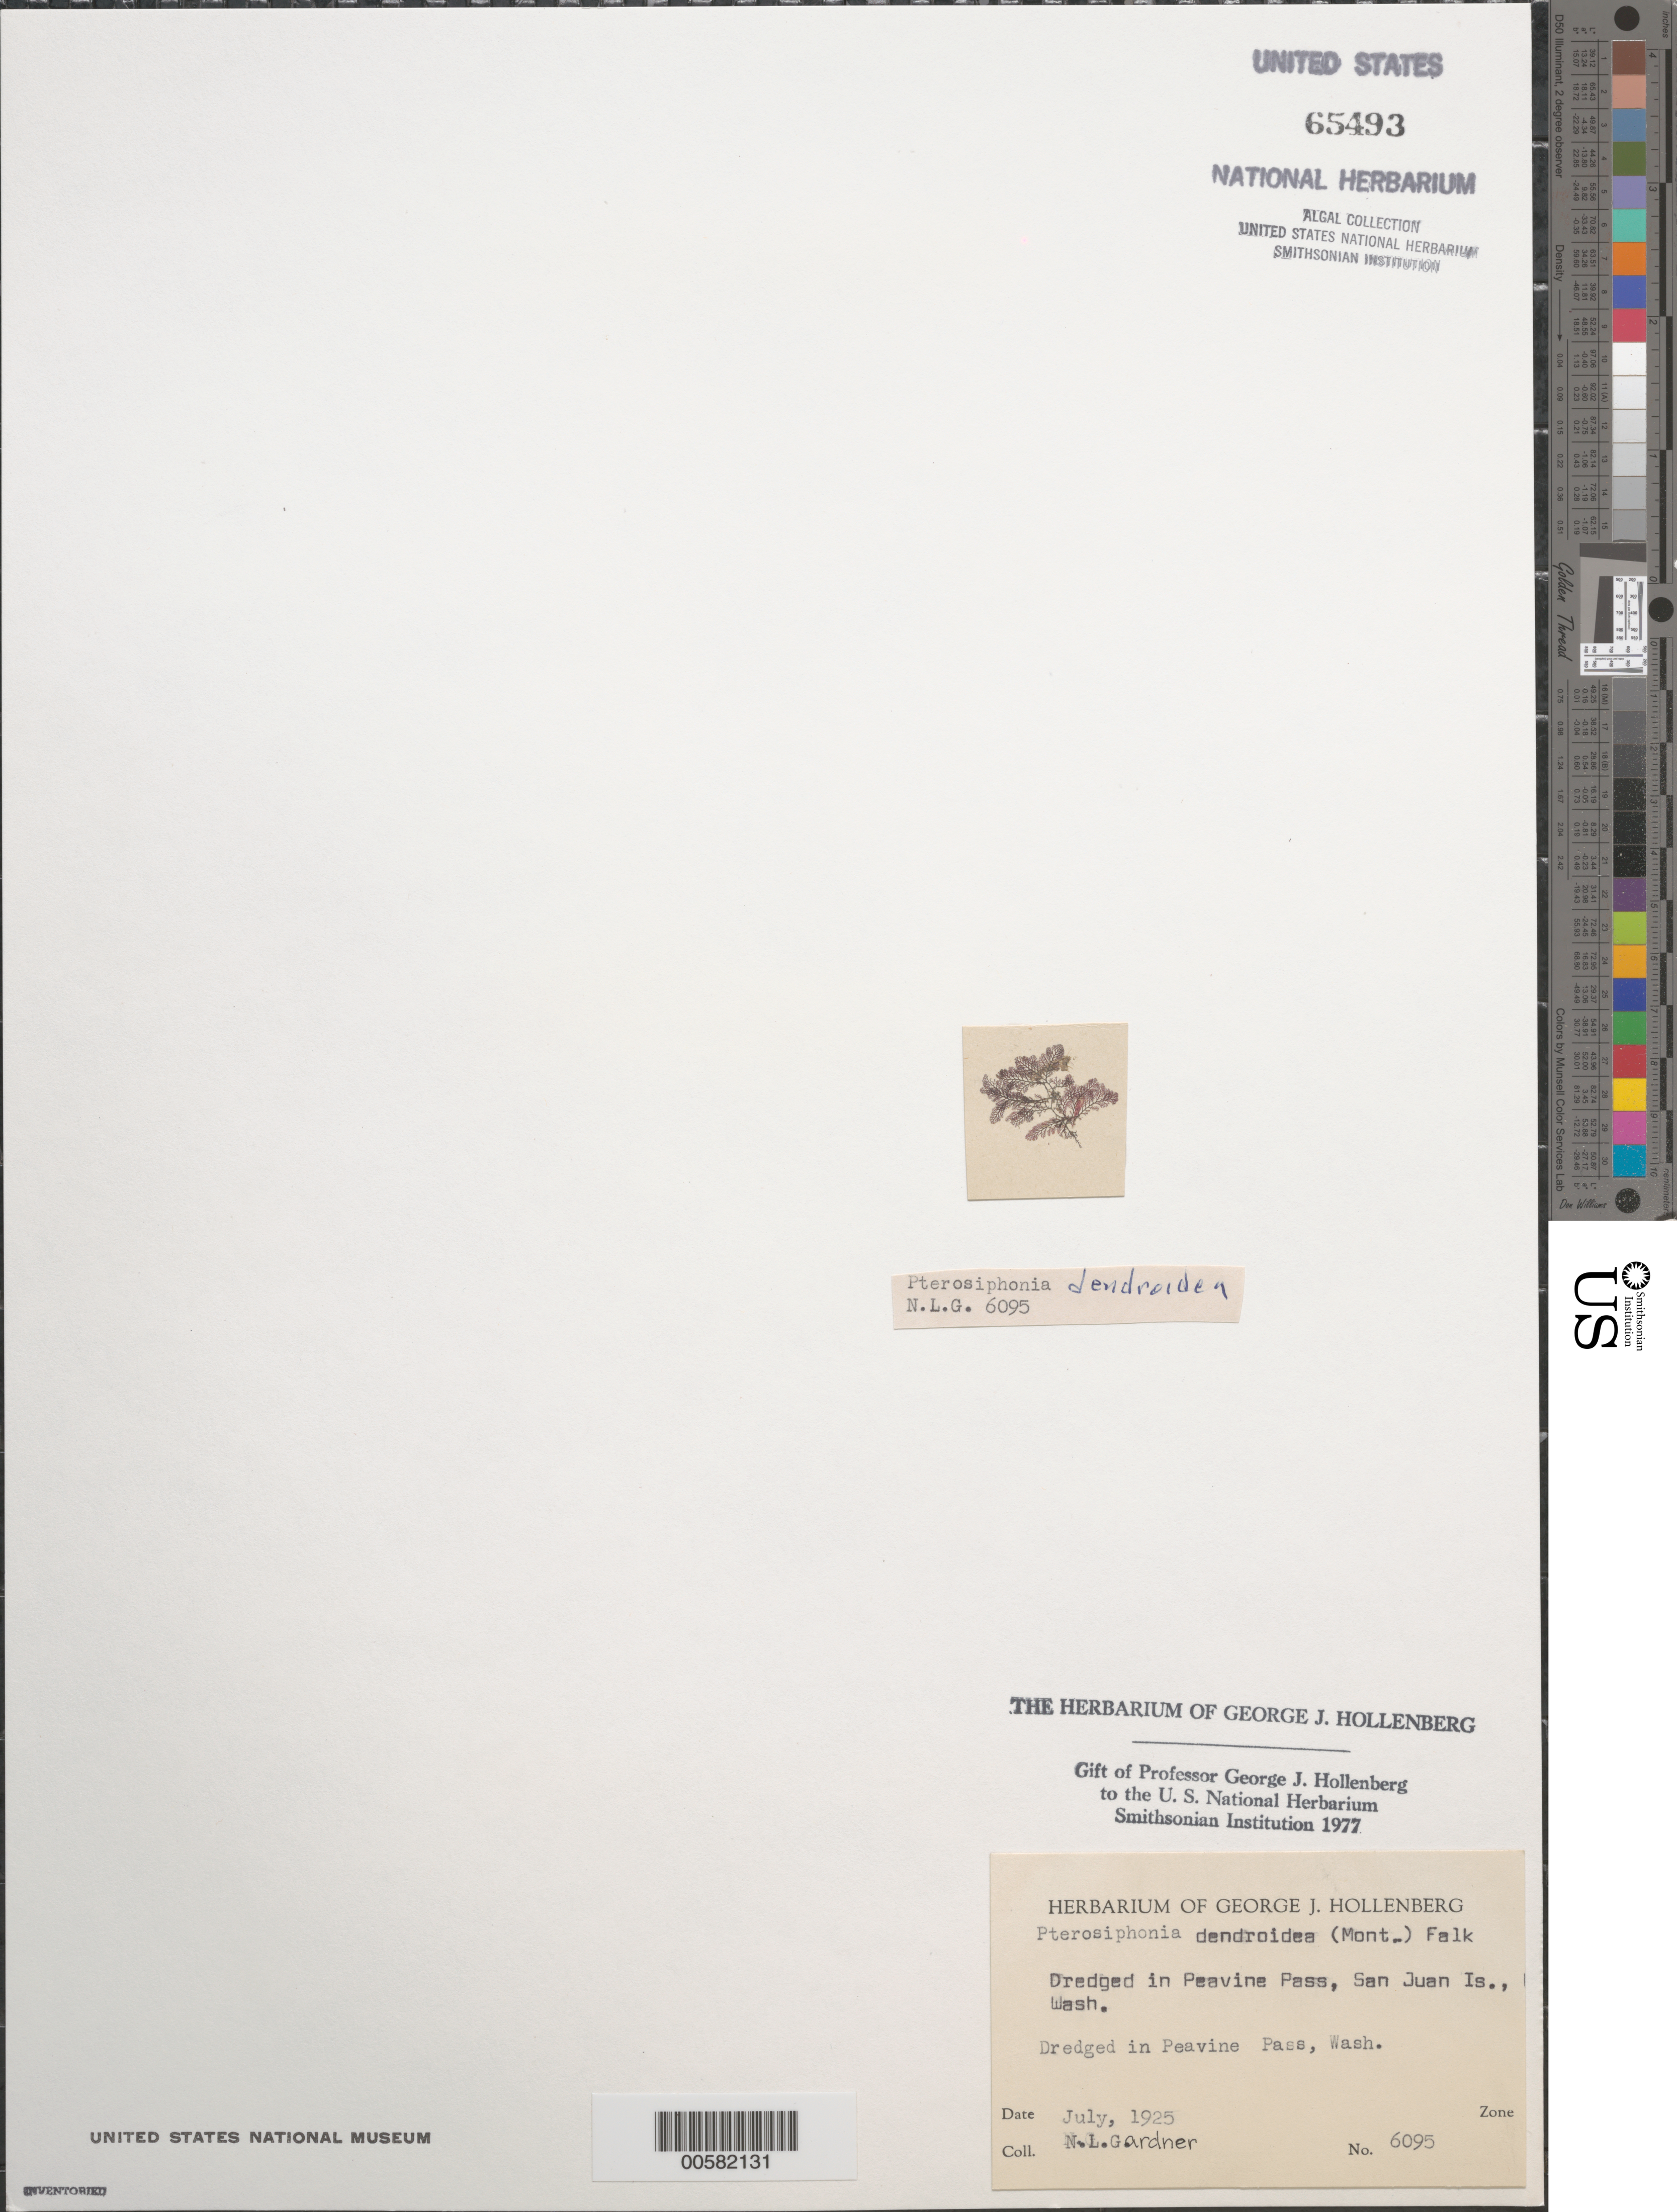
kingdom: Plantae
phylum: Rhodophyta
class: Florideophyceae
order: Ceramiales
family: Rhodomelaceae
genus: Symphyocladiella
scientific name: Symphyocladiella dendroidea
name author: (Montagne) Bustamante et al.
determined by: Algae name updating Project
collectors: N. Gardner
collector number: NLG 6095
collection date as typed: Jul 1925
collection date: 1925-07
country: United States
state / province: Washington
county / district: San Juan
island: San Juan Island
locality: Peavine Pass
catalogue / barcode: US 65493